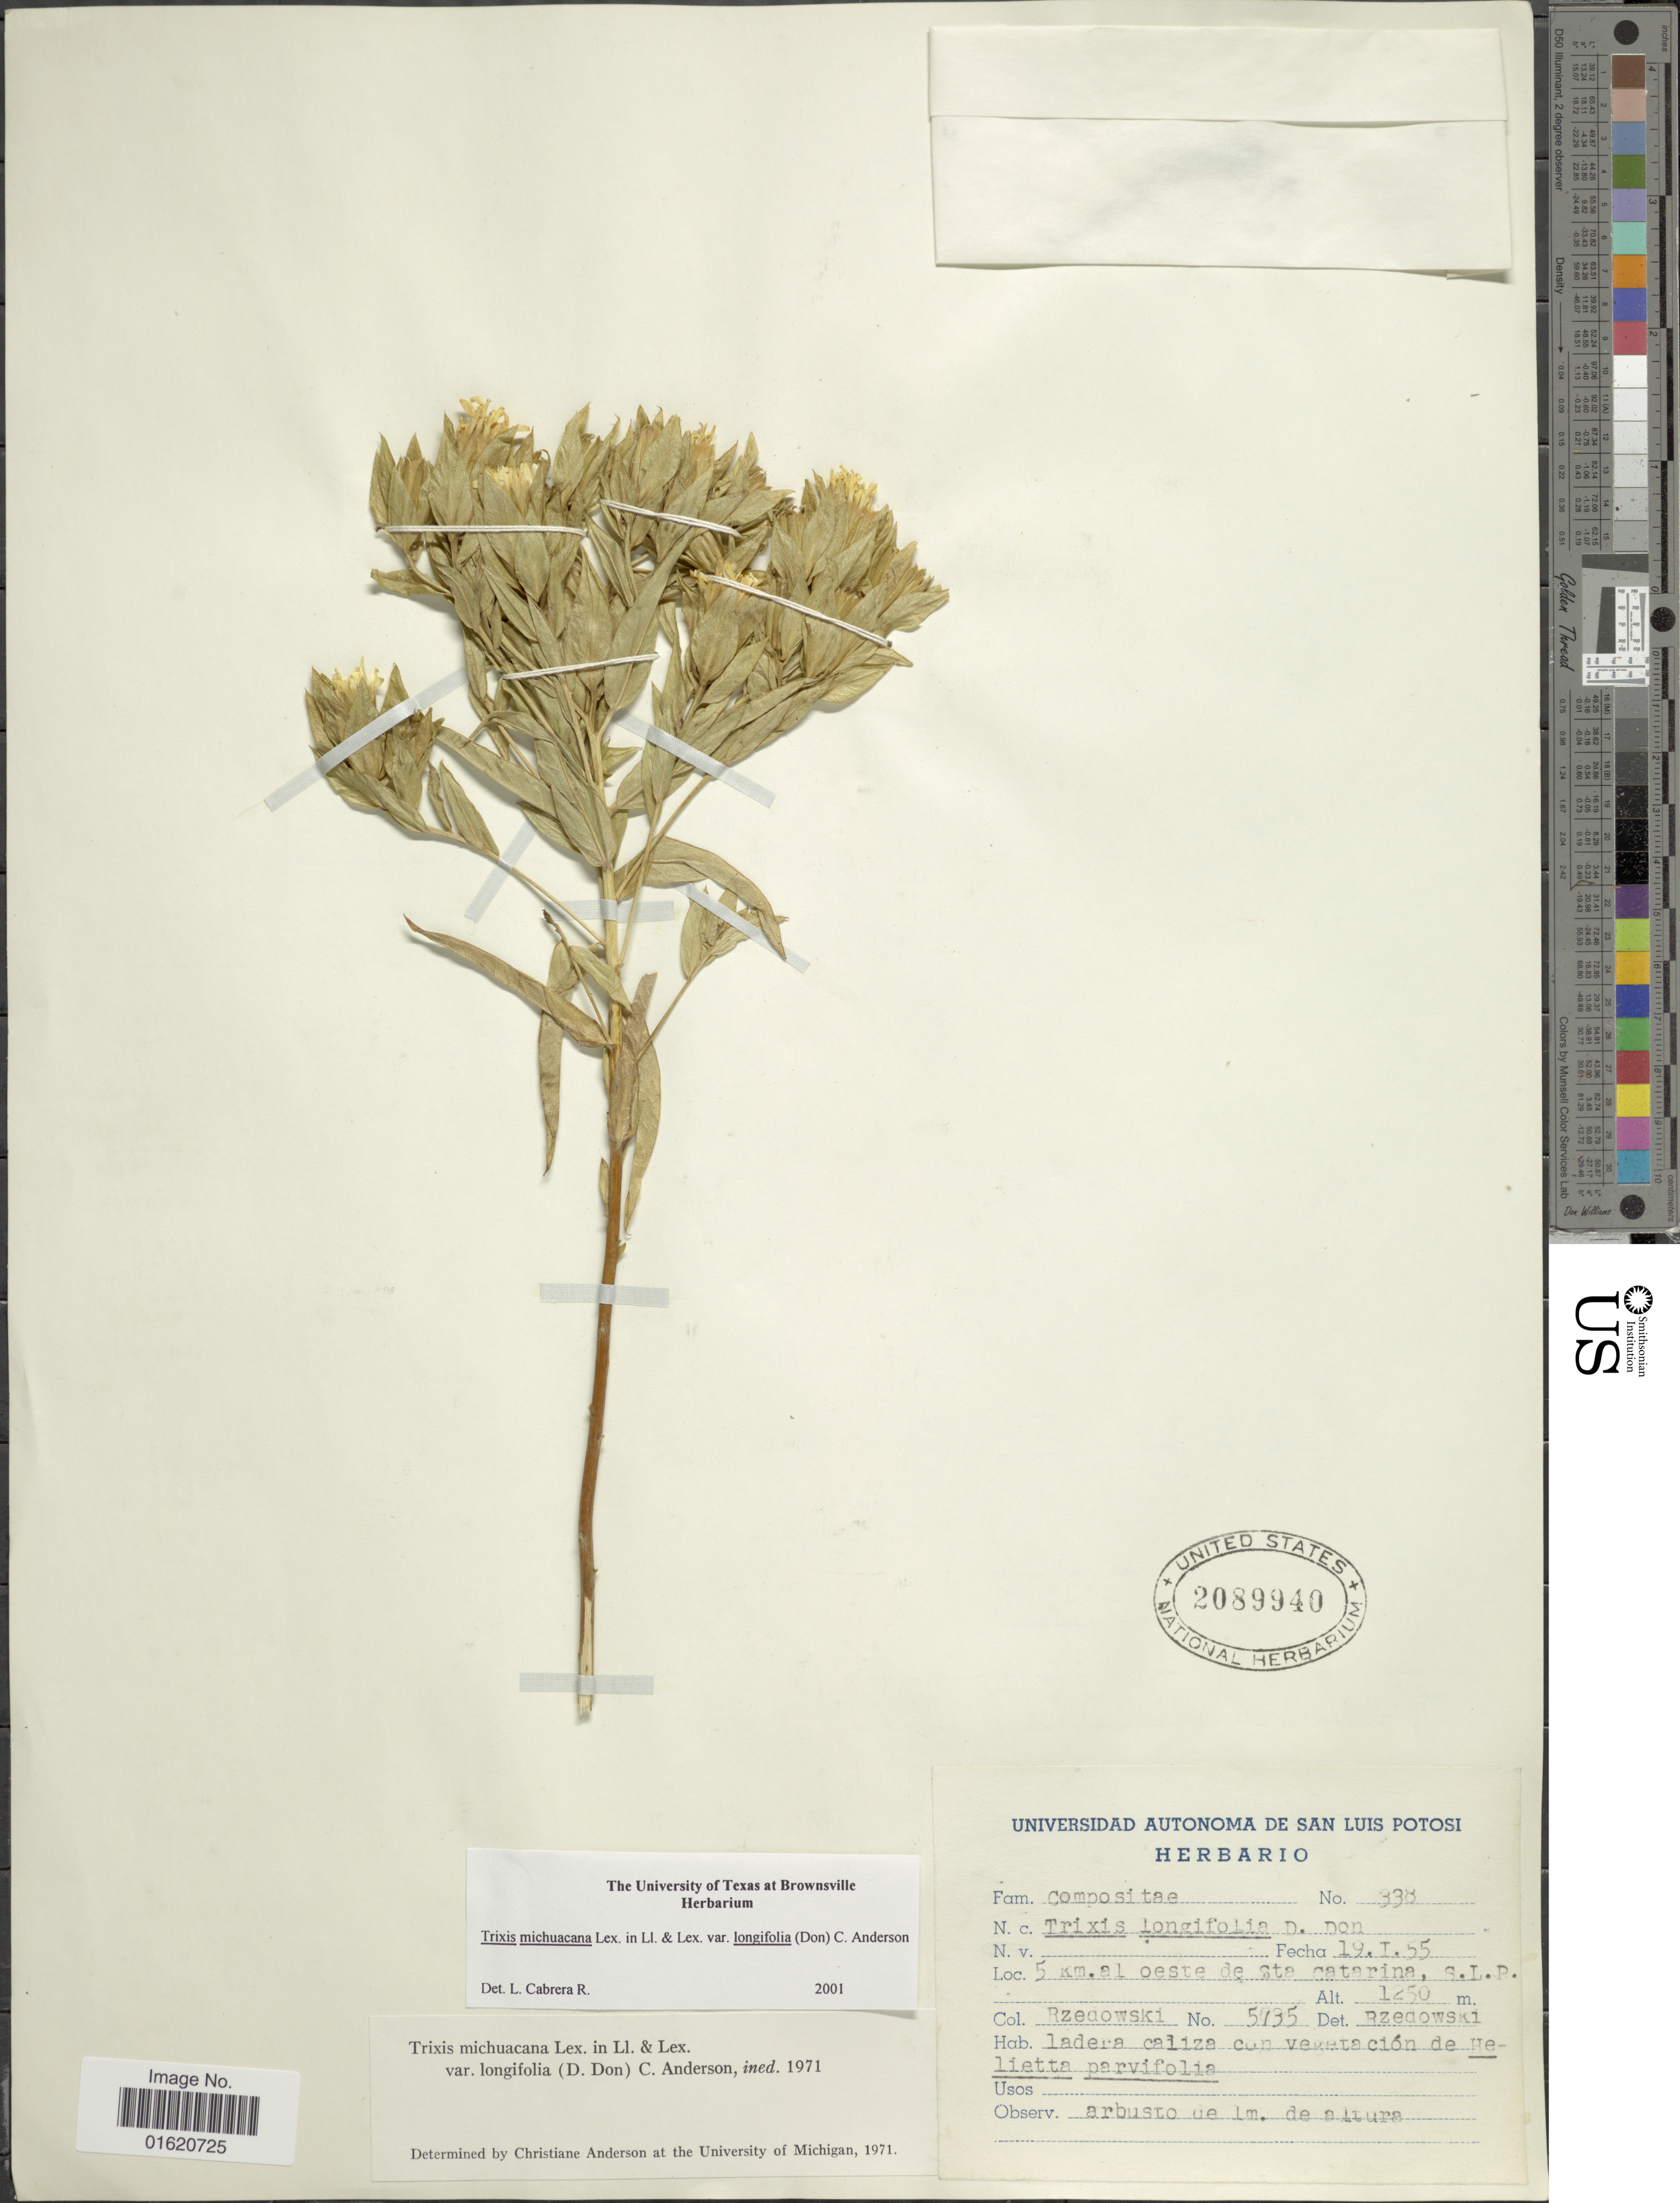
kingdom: Plantae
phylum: Tracheophyta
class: Magnoliopsida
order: Asterales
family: Asteraceae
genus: Trixis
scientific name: Trixis michuacana var. longifolia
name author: (D. Don) C.E. Anderson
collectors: Rzedowski, --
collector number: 5135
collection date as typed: Transcribed d/m/y: 19/1/55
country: Mexico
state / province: San Luis Potosí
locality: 5 km. al oeste de Sta. Catarina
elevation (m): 1250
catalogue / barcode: US 2089940